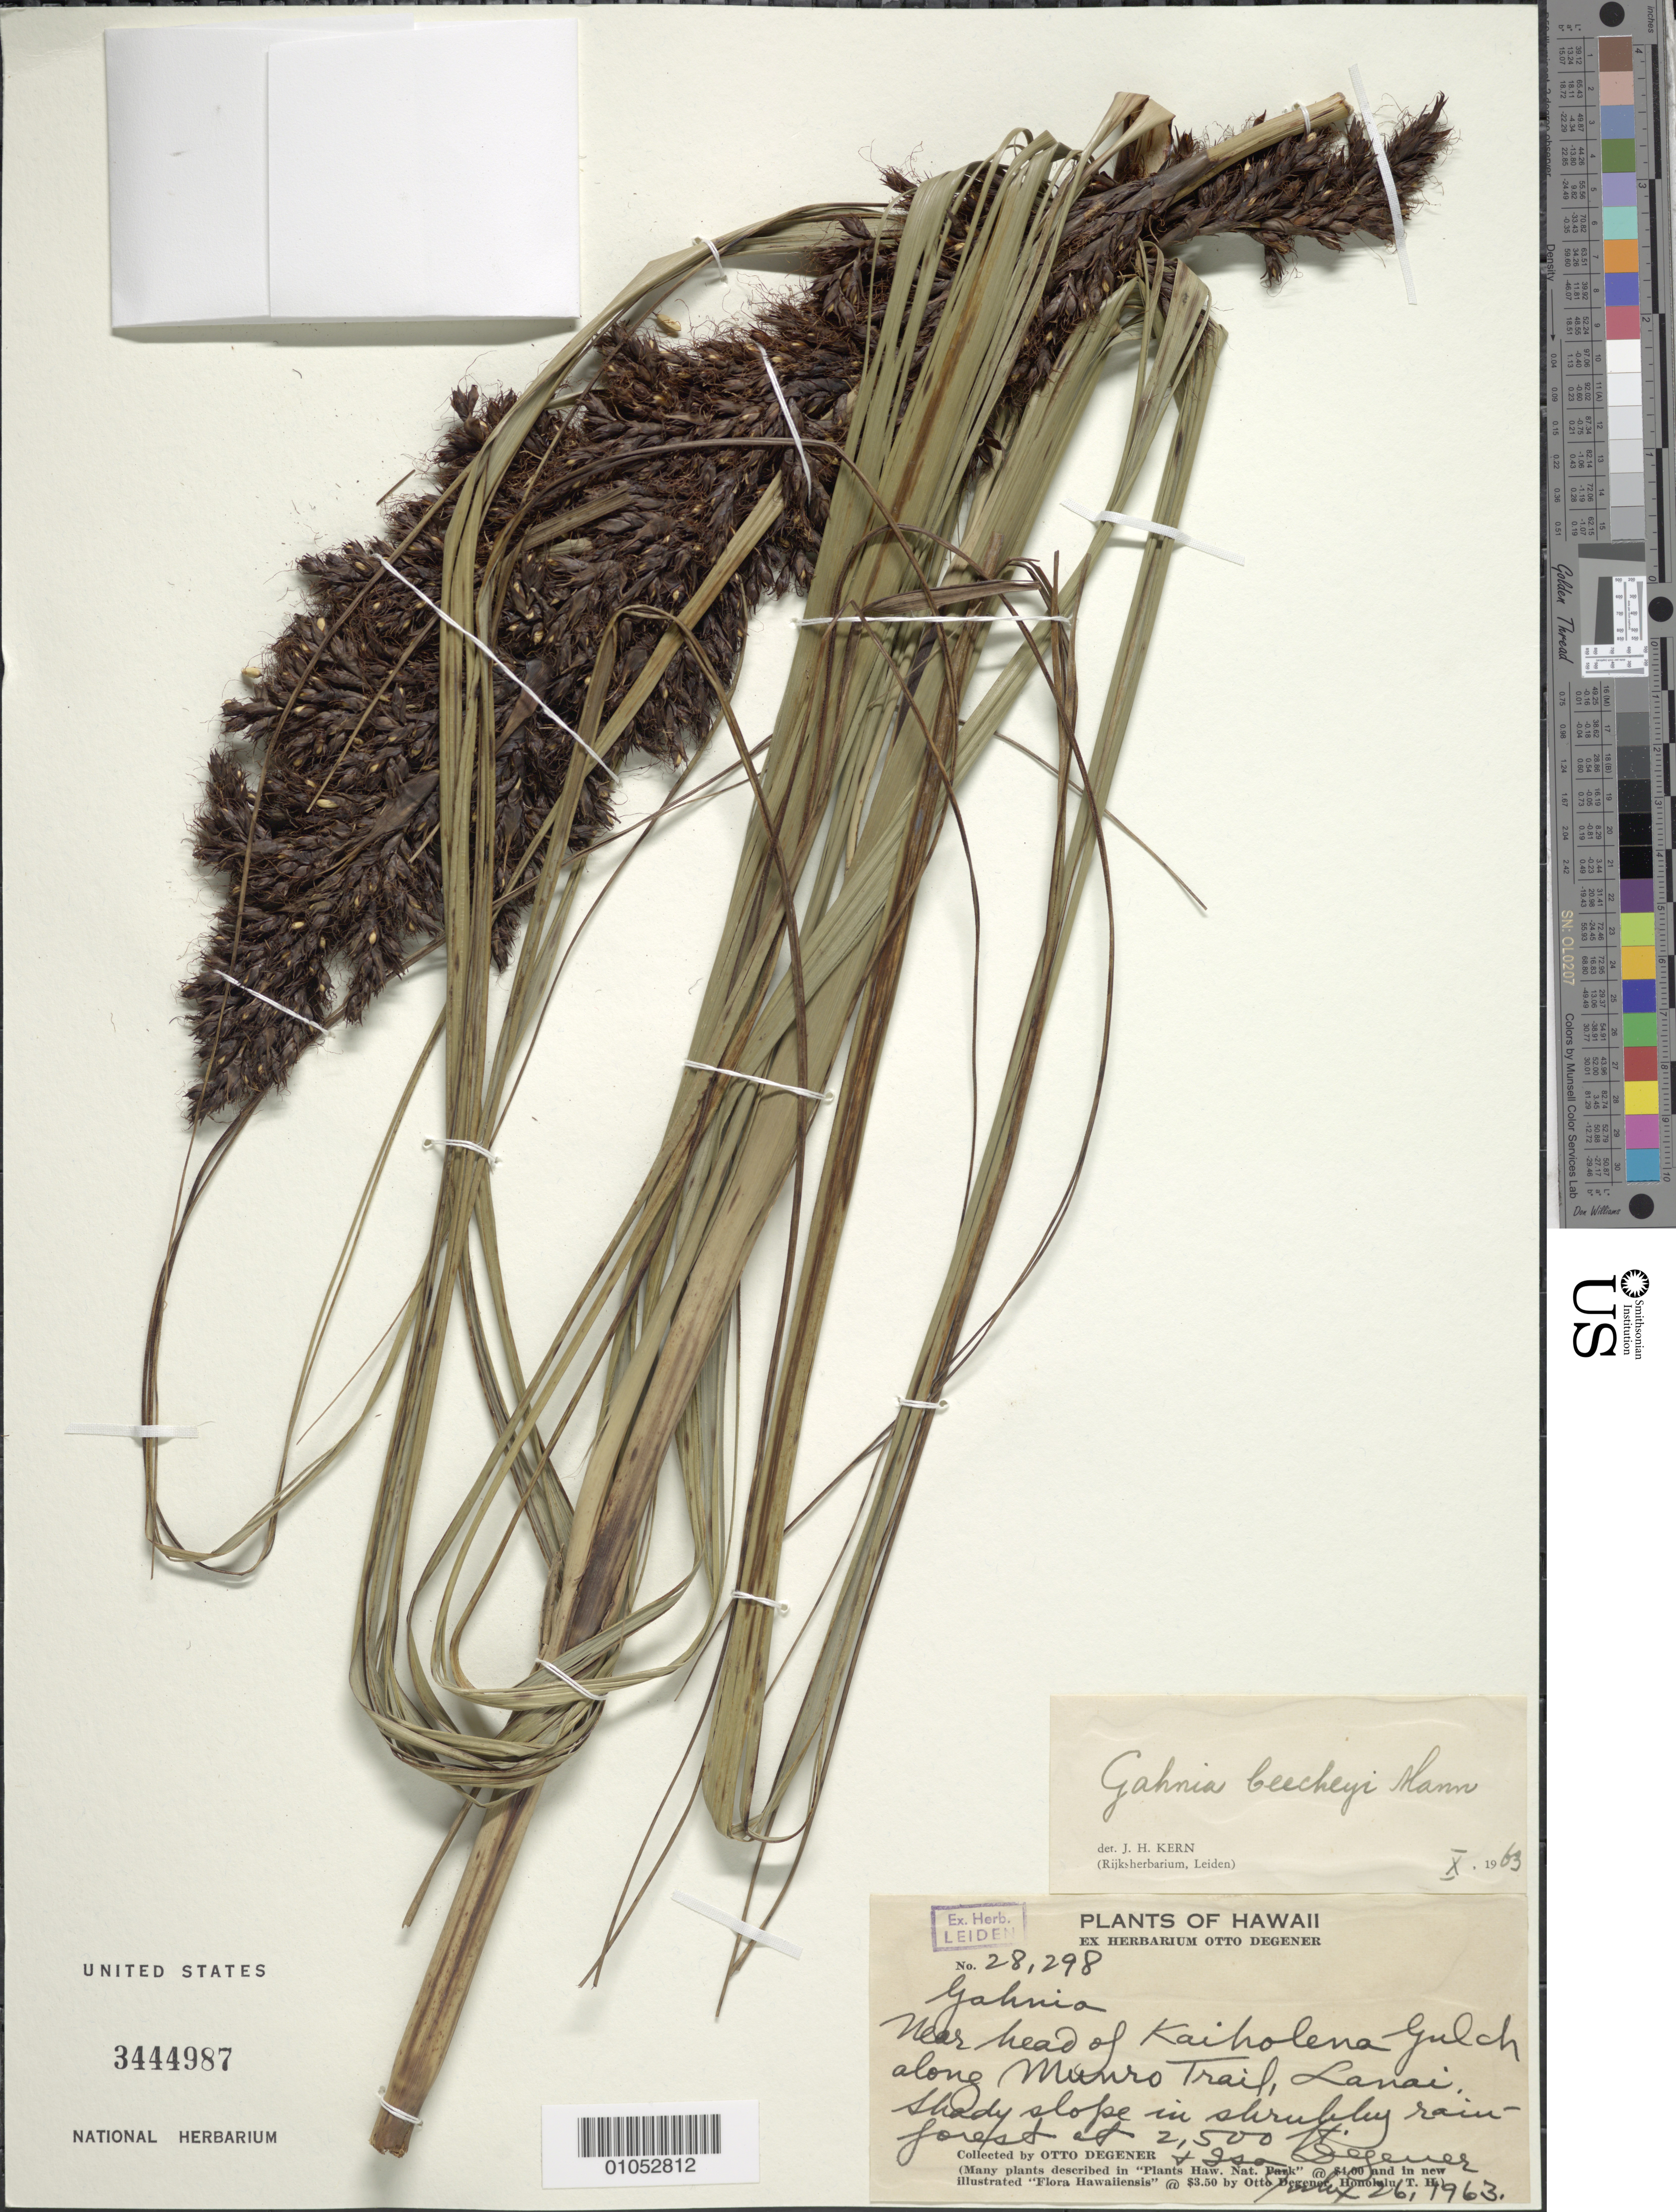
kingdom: Plantae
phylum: Tracheophyta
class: Liliopsida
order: Poales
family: Cyperaceae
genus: Gahnia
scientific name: Gahnia beecheyi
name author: H. Mann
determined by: Kern, J. H.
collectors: O. Degener & I. Degener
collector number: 28298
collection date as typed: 26 Jul 1963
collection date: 1963-07-26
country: United States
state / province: Hawaii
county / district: Maui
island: Lana'i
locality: Near head of Kaiholena gulch along Munro Trail.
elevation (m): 762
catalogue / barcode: US 3444987